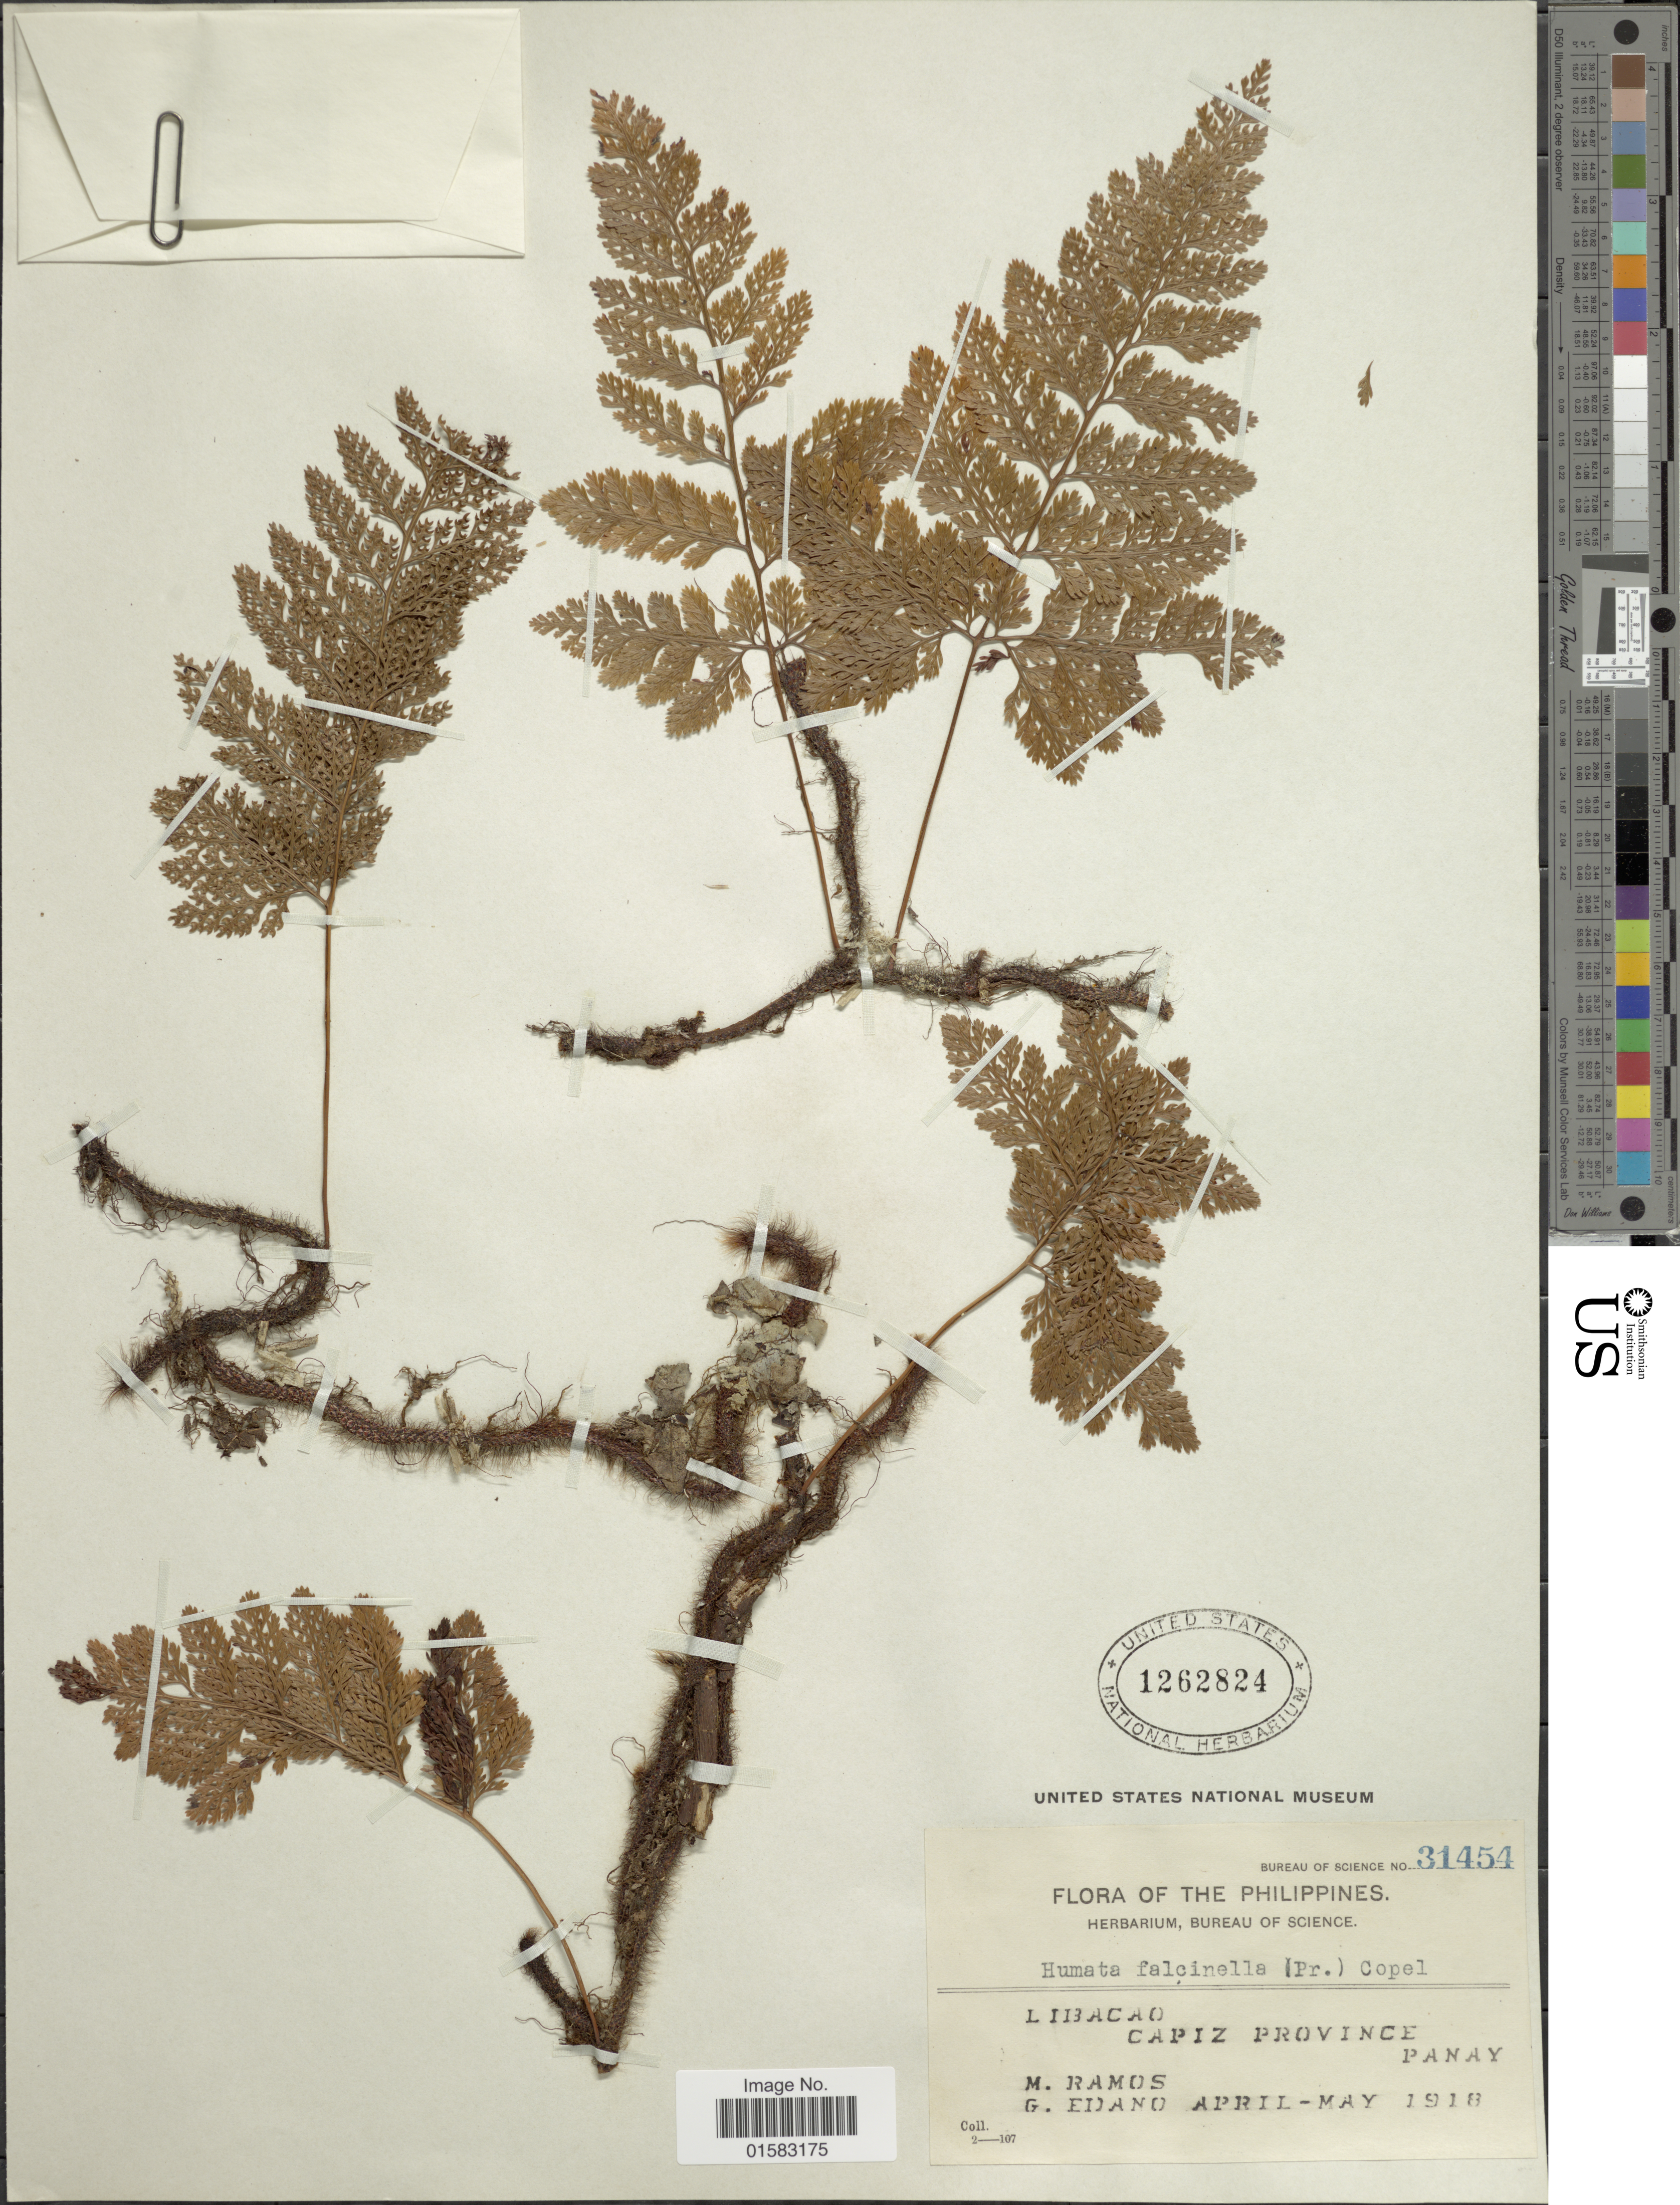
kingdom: Plantae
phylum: Tracheophyta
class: Polypodiopsida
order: Polypodiales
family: Davalliaceae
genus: Davallia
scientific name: Davallia falcinella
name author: C. Presl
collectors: M. Ramos & G. Edaño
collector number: Bureau of Science 31454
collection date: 1918-04/1918-05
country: Philippines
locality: Libacao, Capiz Province, Panay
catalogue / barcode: US 1262824